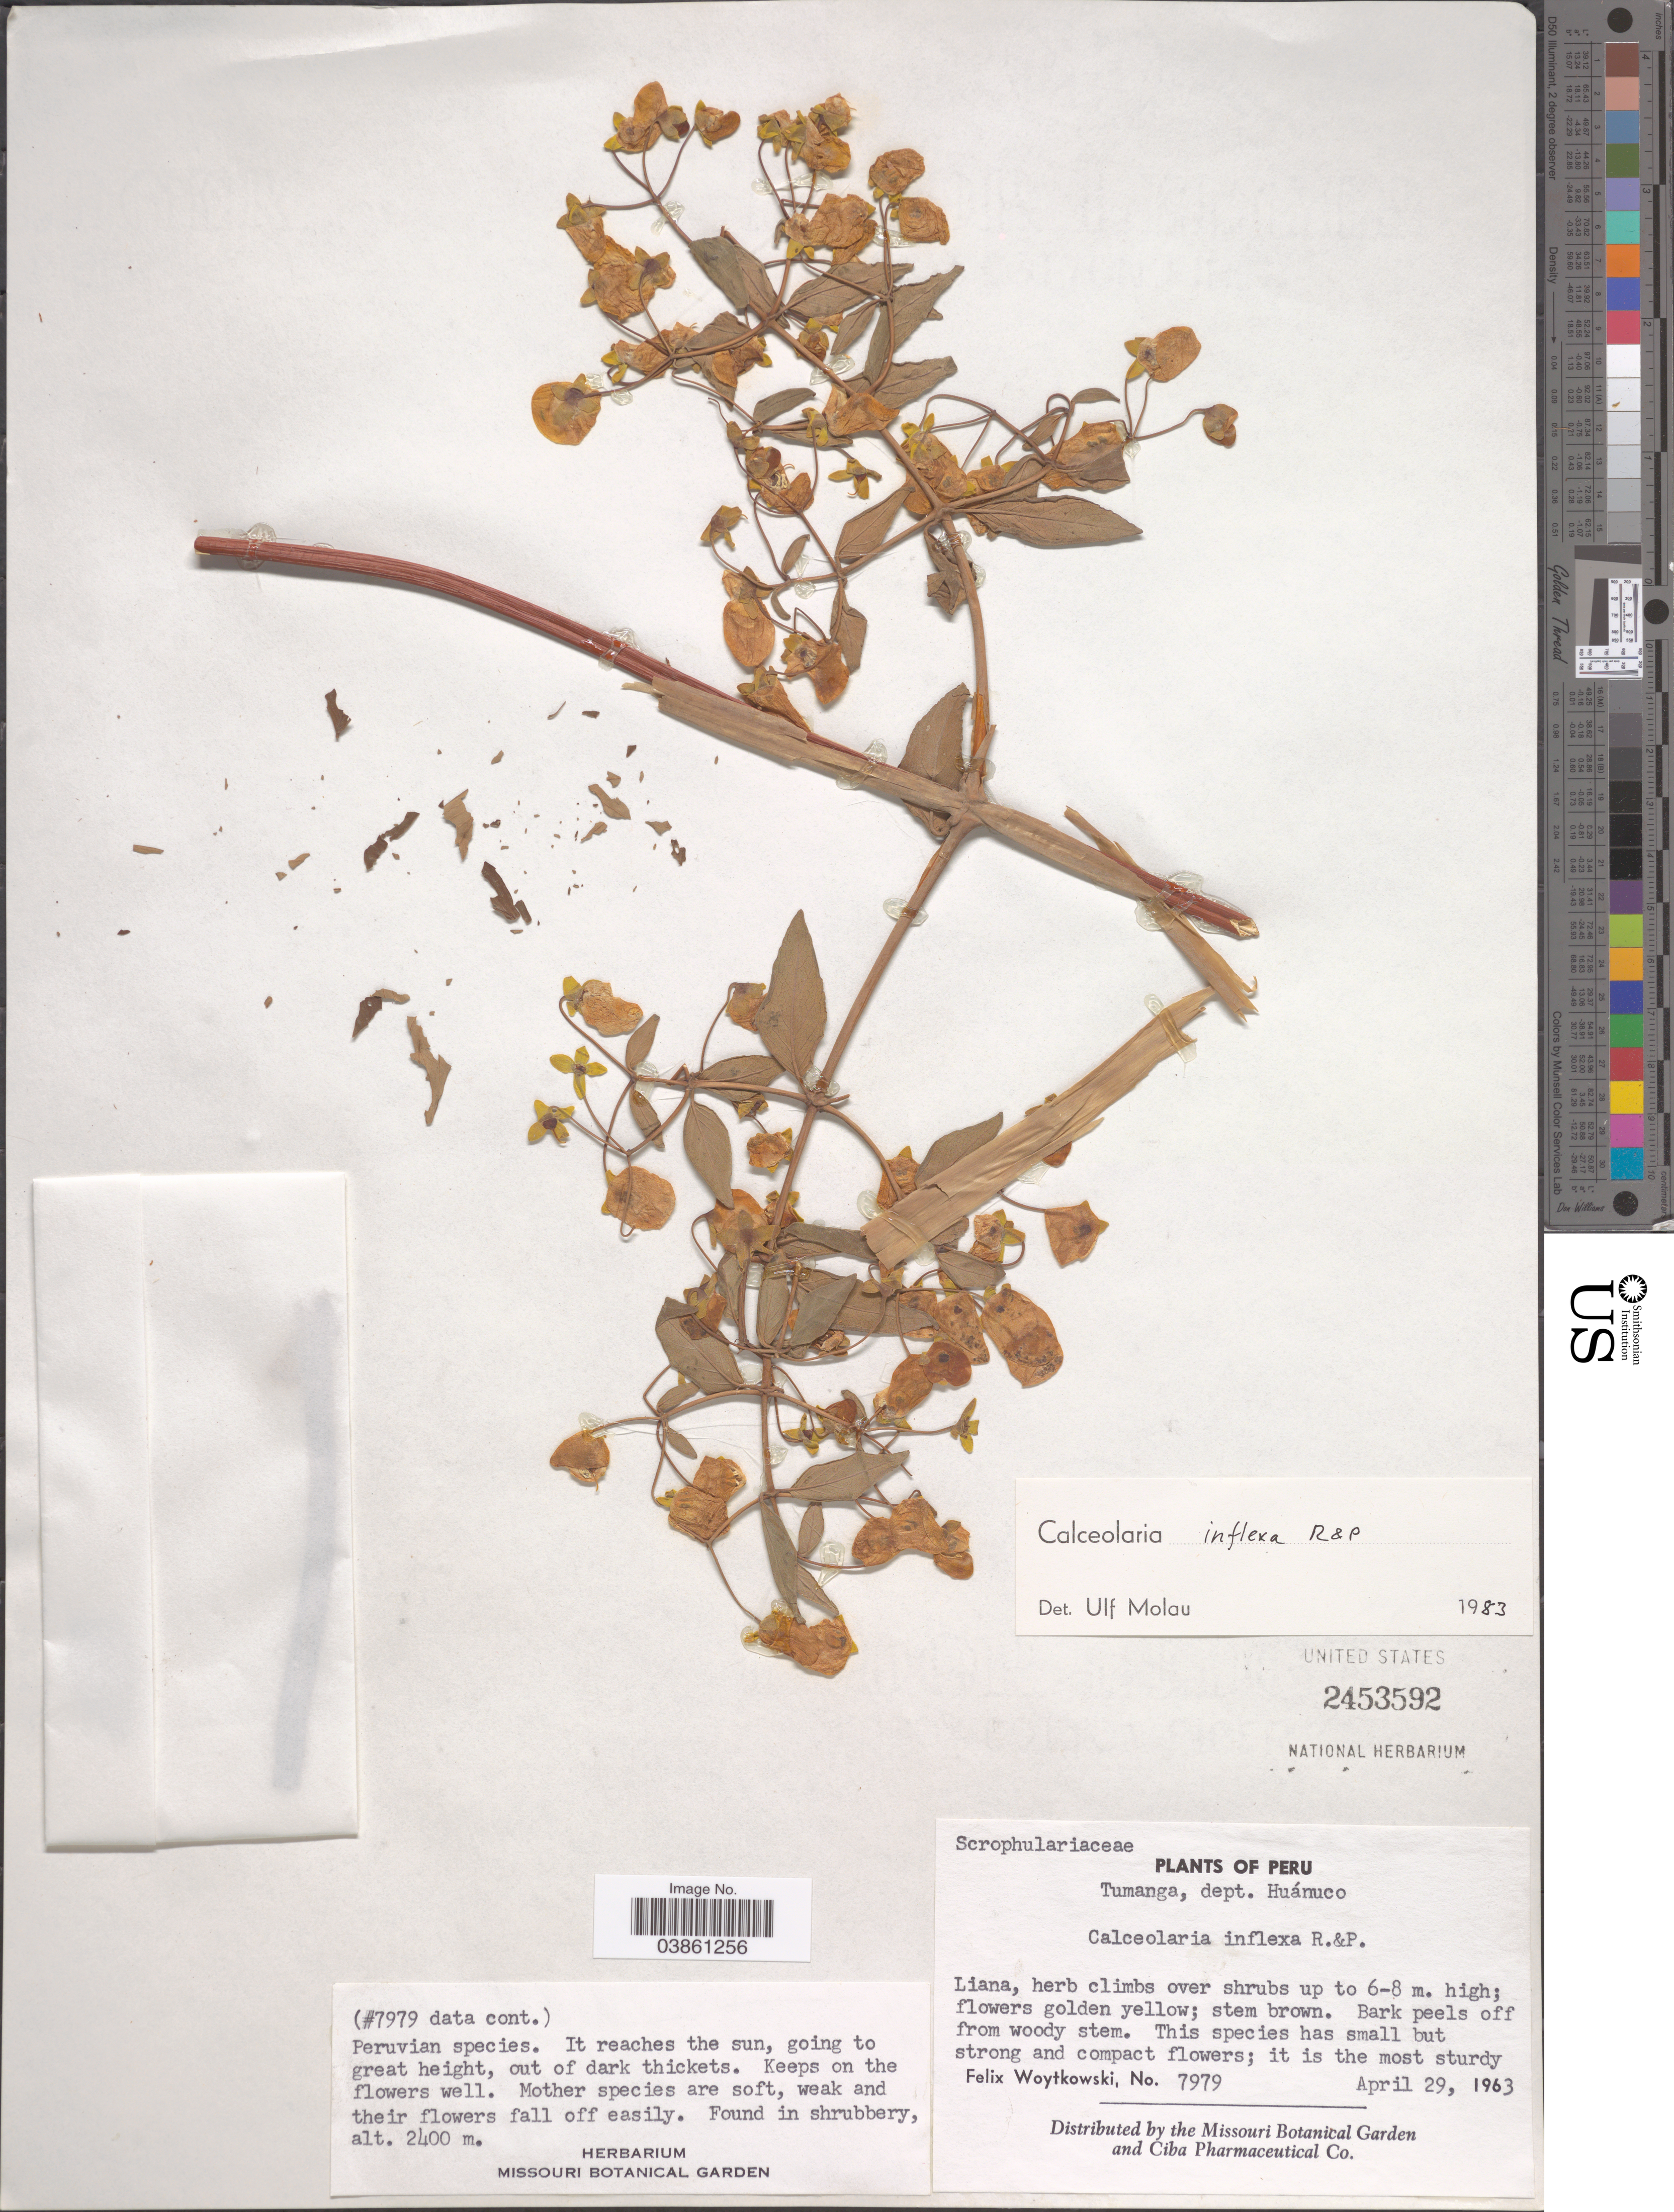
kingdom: Plantae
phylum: Tracheophyta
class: Magnoliopsida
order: Lamiales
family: Calceolariaceae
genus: Calceolaria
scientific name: Calceolaria inflexa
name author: Ruiz & Pav.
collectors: F. Woytkowski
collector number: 7979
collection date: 1963-04-29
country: Peru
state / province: Huánuco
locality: Tumanga, dept. Huánuco.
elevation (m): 2400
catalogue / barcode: US 2453592